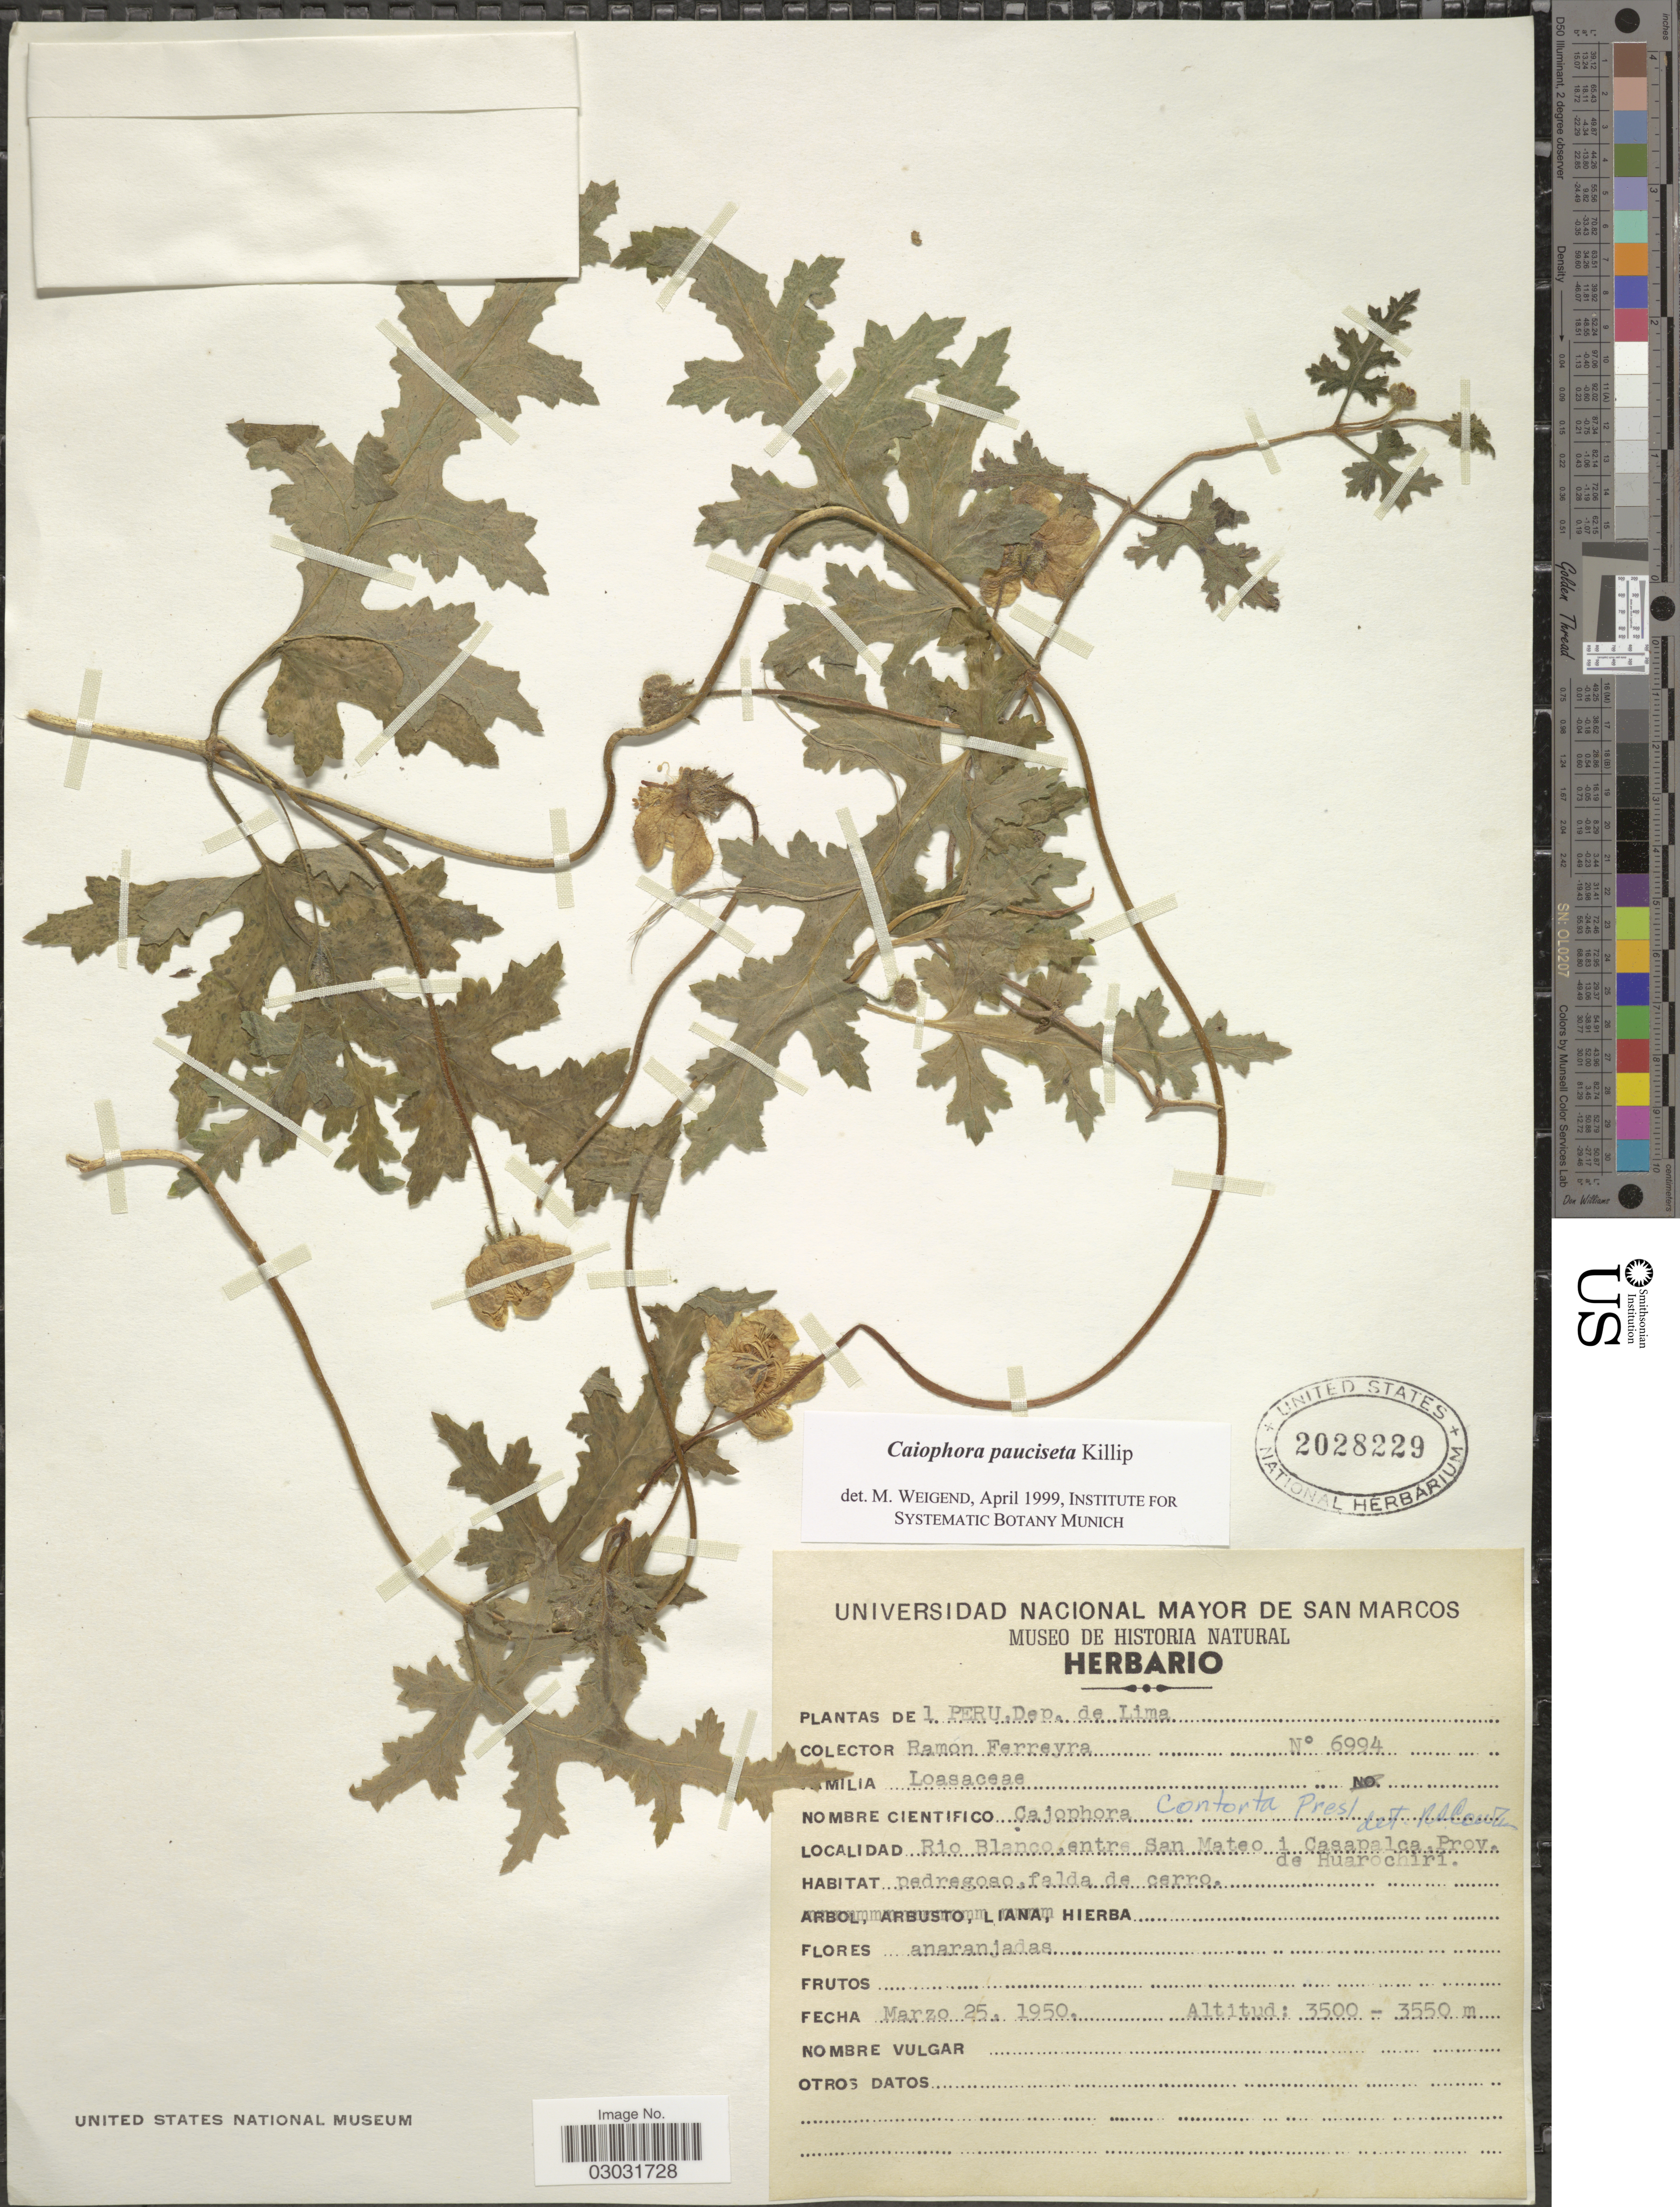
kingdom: Plantae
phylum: Tracheophyta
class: Magnoliopsida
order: Cornales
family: Loasaceae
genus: Caiophora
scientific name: Caiophora pauciseta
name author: Killip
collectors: R. A. Ferreyra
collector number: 6994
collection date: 1950-03-25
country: Peru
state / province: Lima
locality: Rio Blanco, entre San Mateo i Casapalca, Prov. de Huarochiri.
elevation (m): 3500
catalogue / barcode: US 2028229